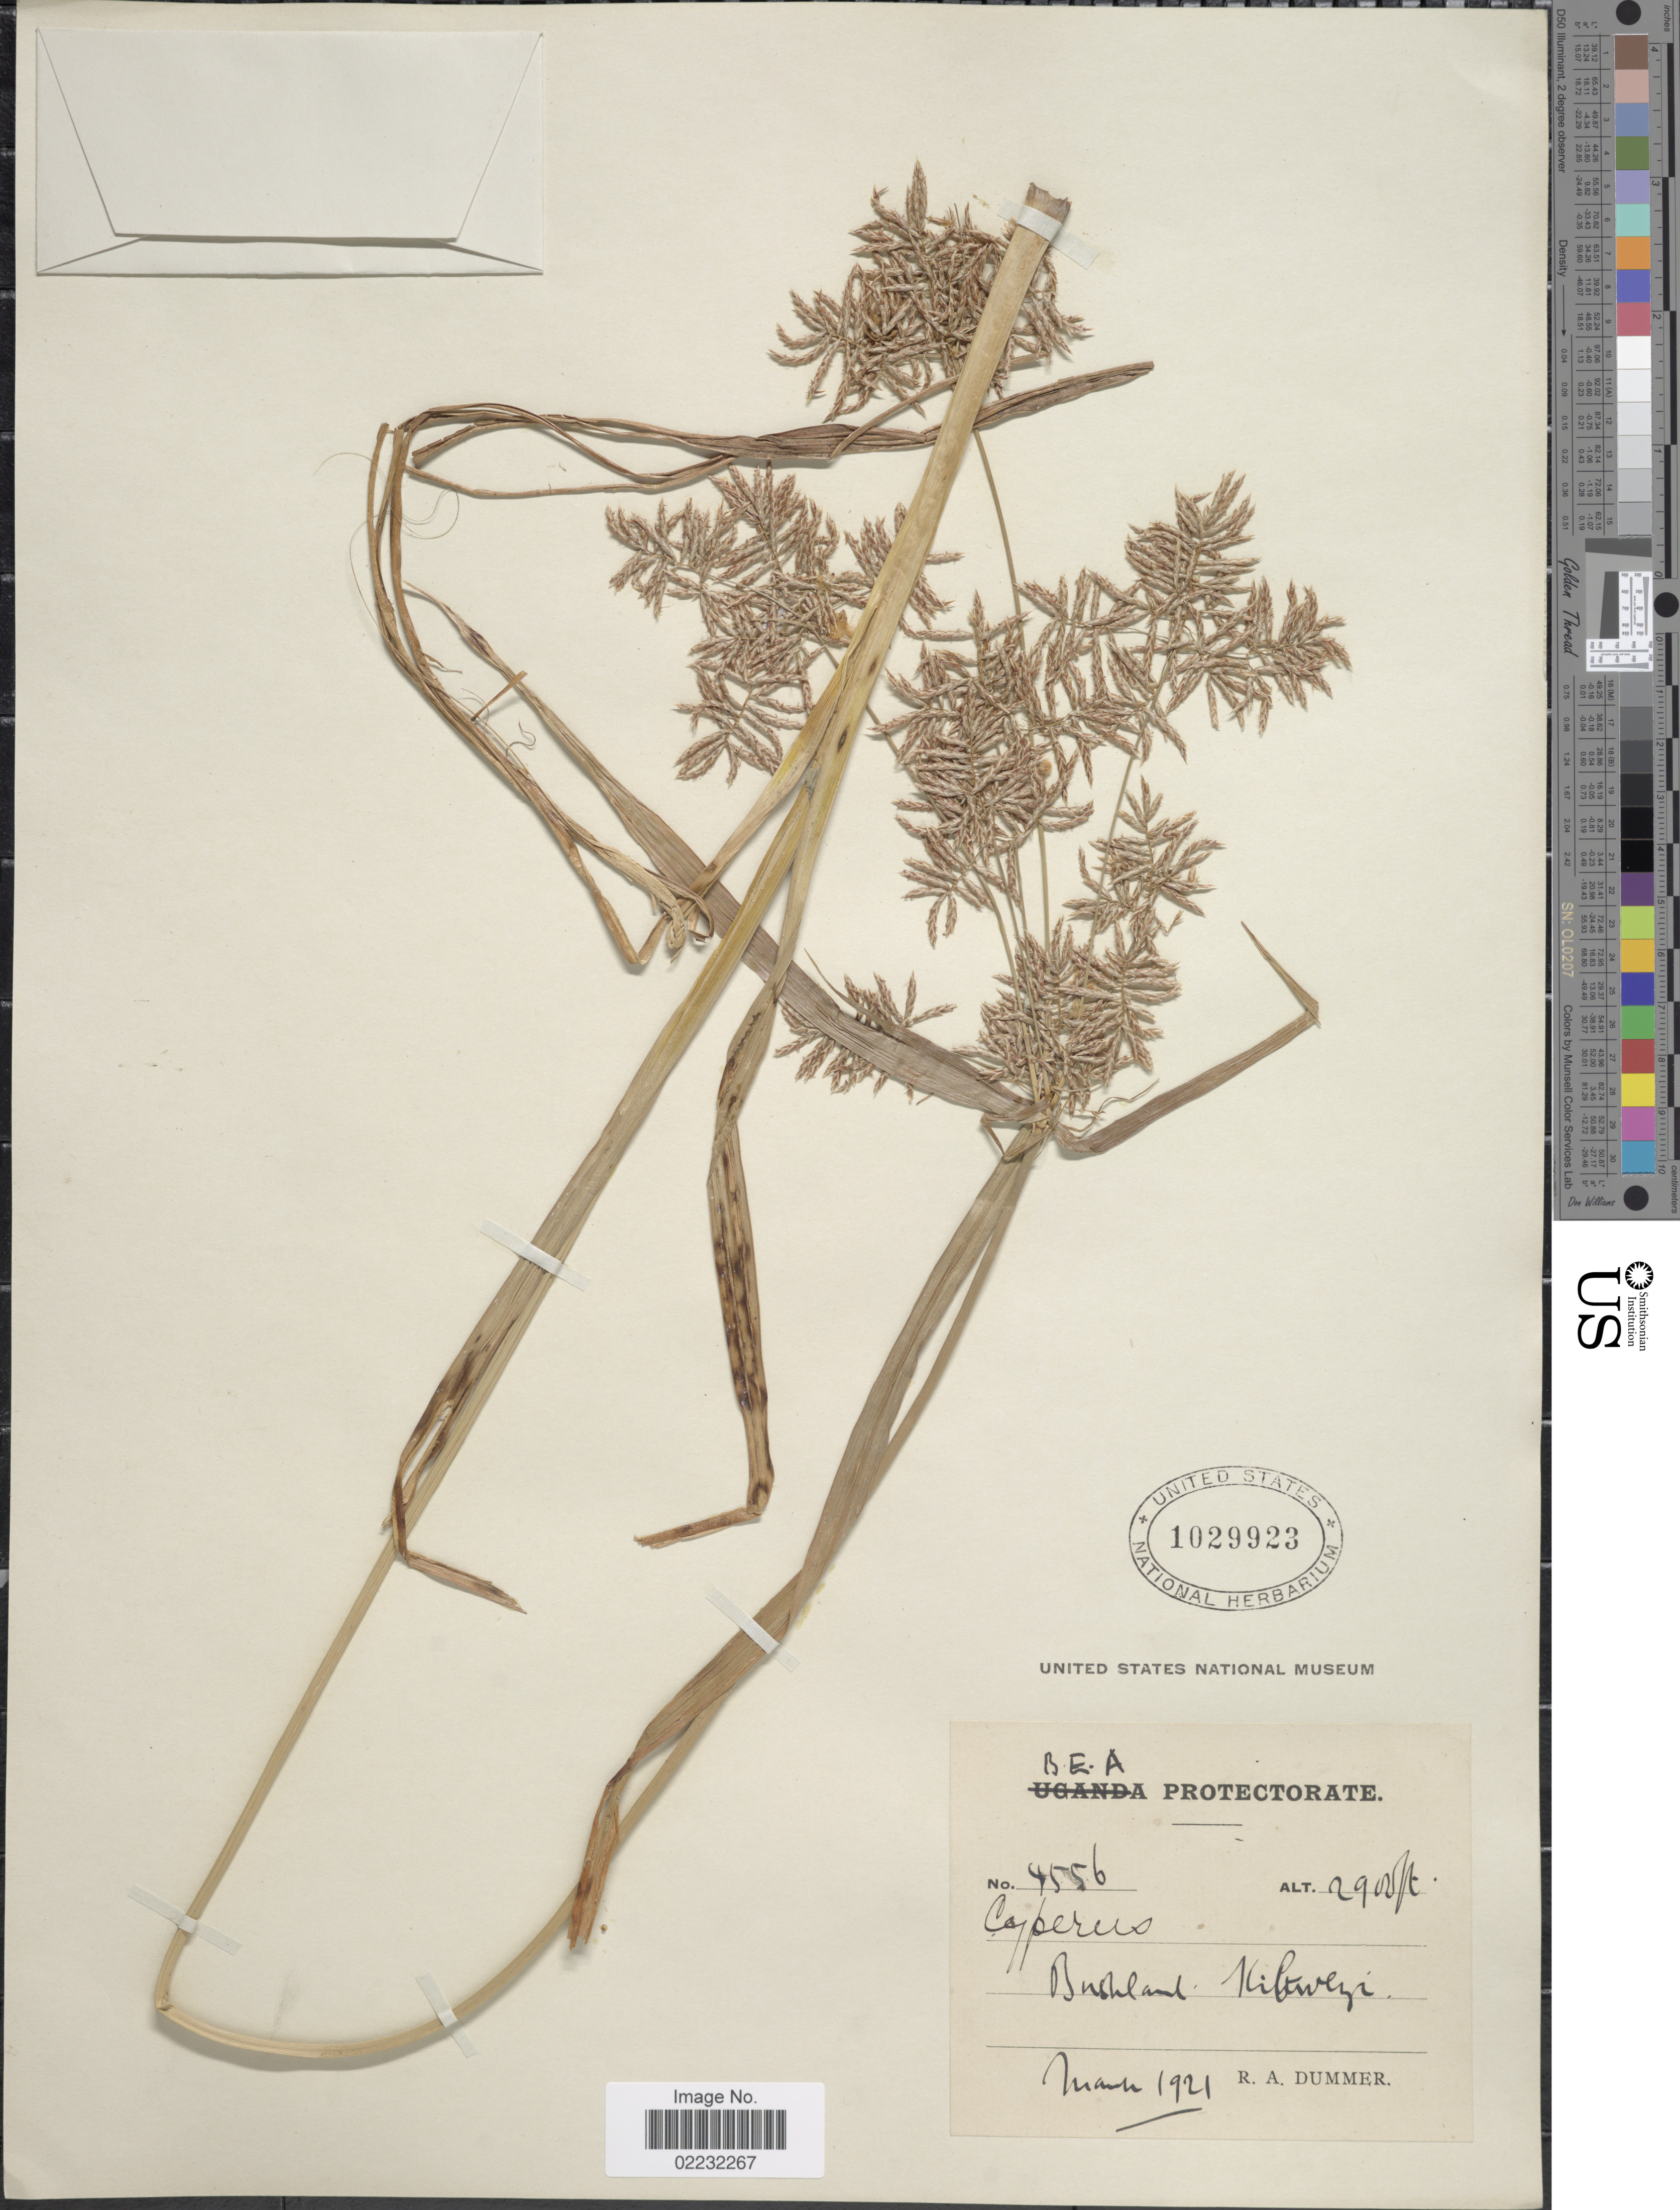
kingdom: Plantae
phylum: Tracheophyta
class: Liliopsida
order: Poales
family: Cyperaceae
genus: Cyperus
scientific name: Cyperus sp.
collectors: R. Dümmer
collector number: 4556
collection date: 1921-03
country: Kenya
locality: B.E.A., Bushland, Kibwezi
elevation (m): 884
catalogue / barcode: US 1029923